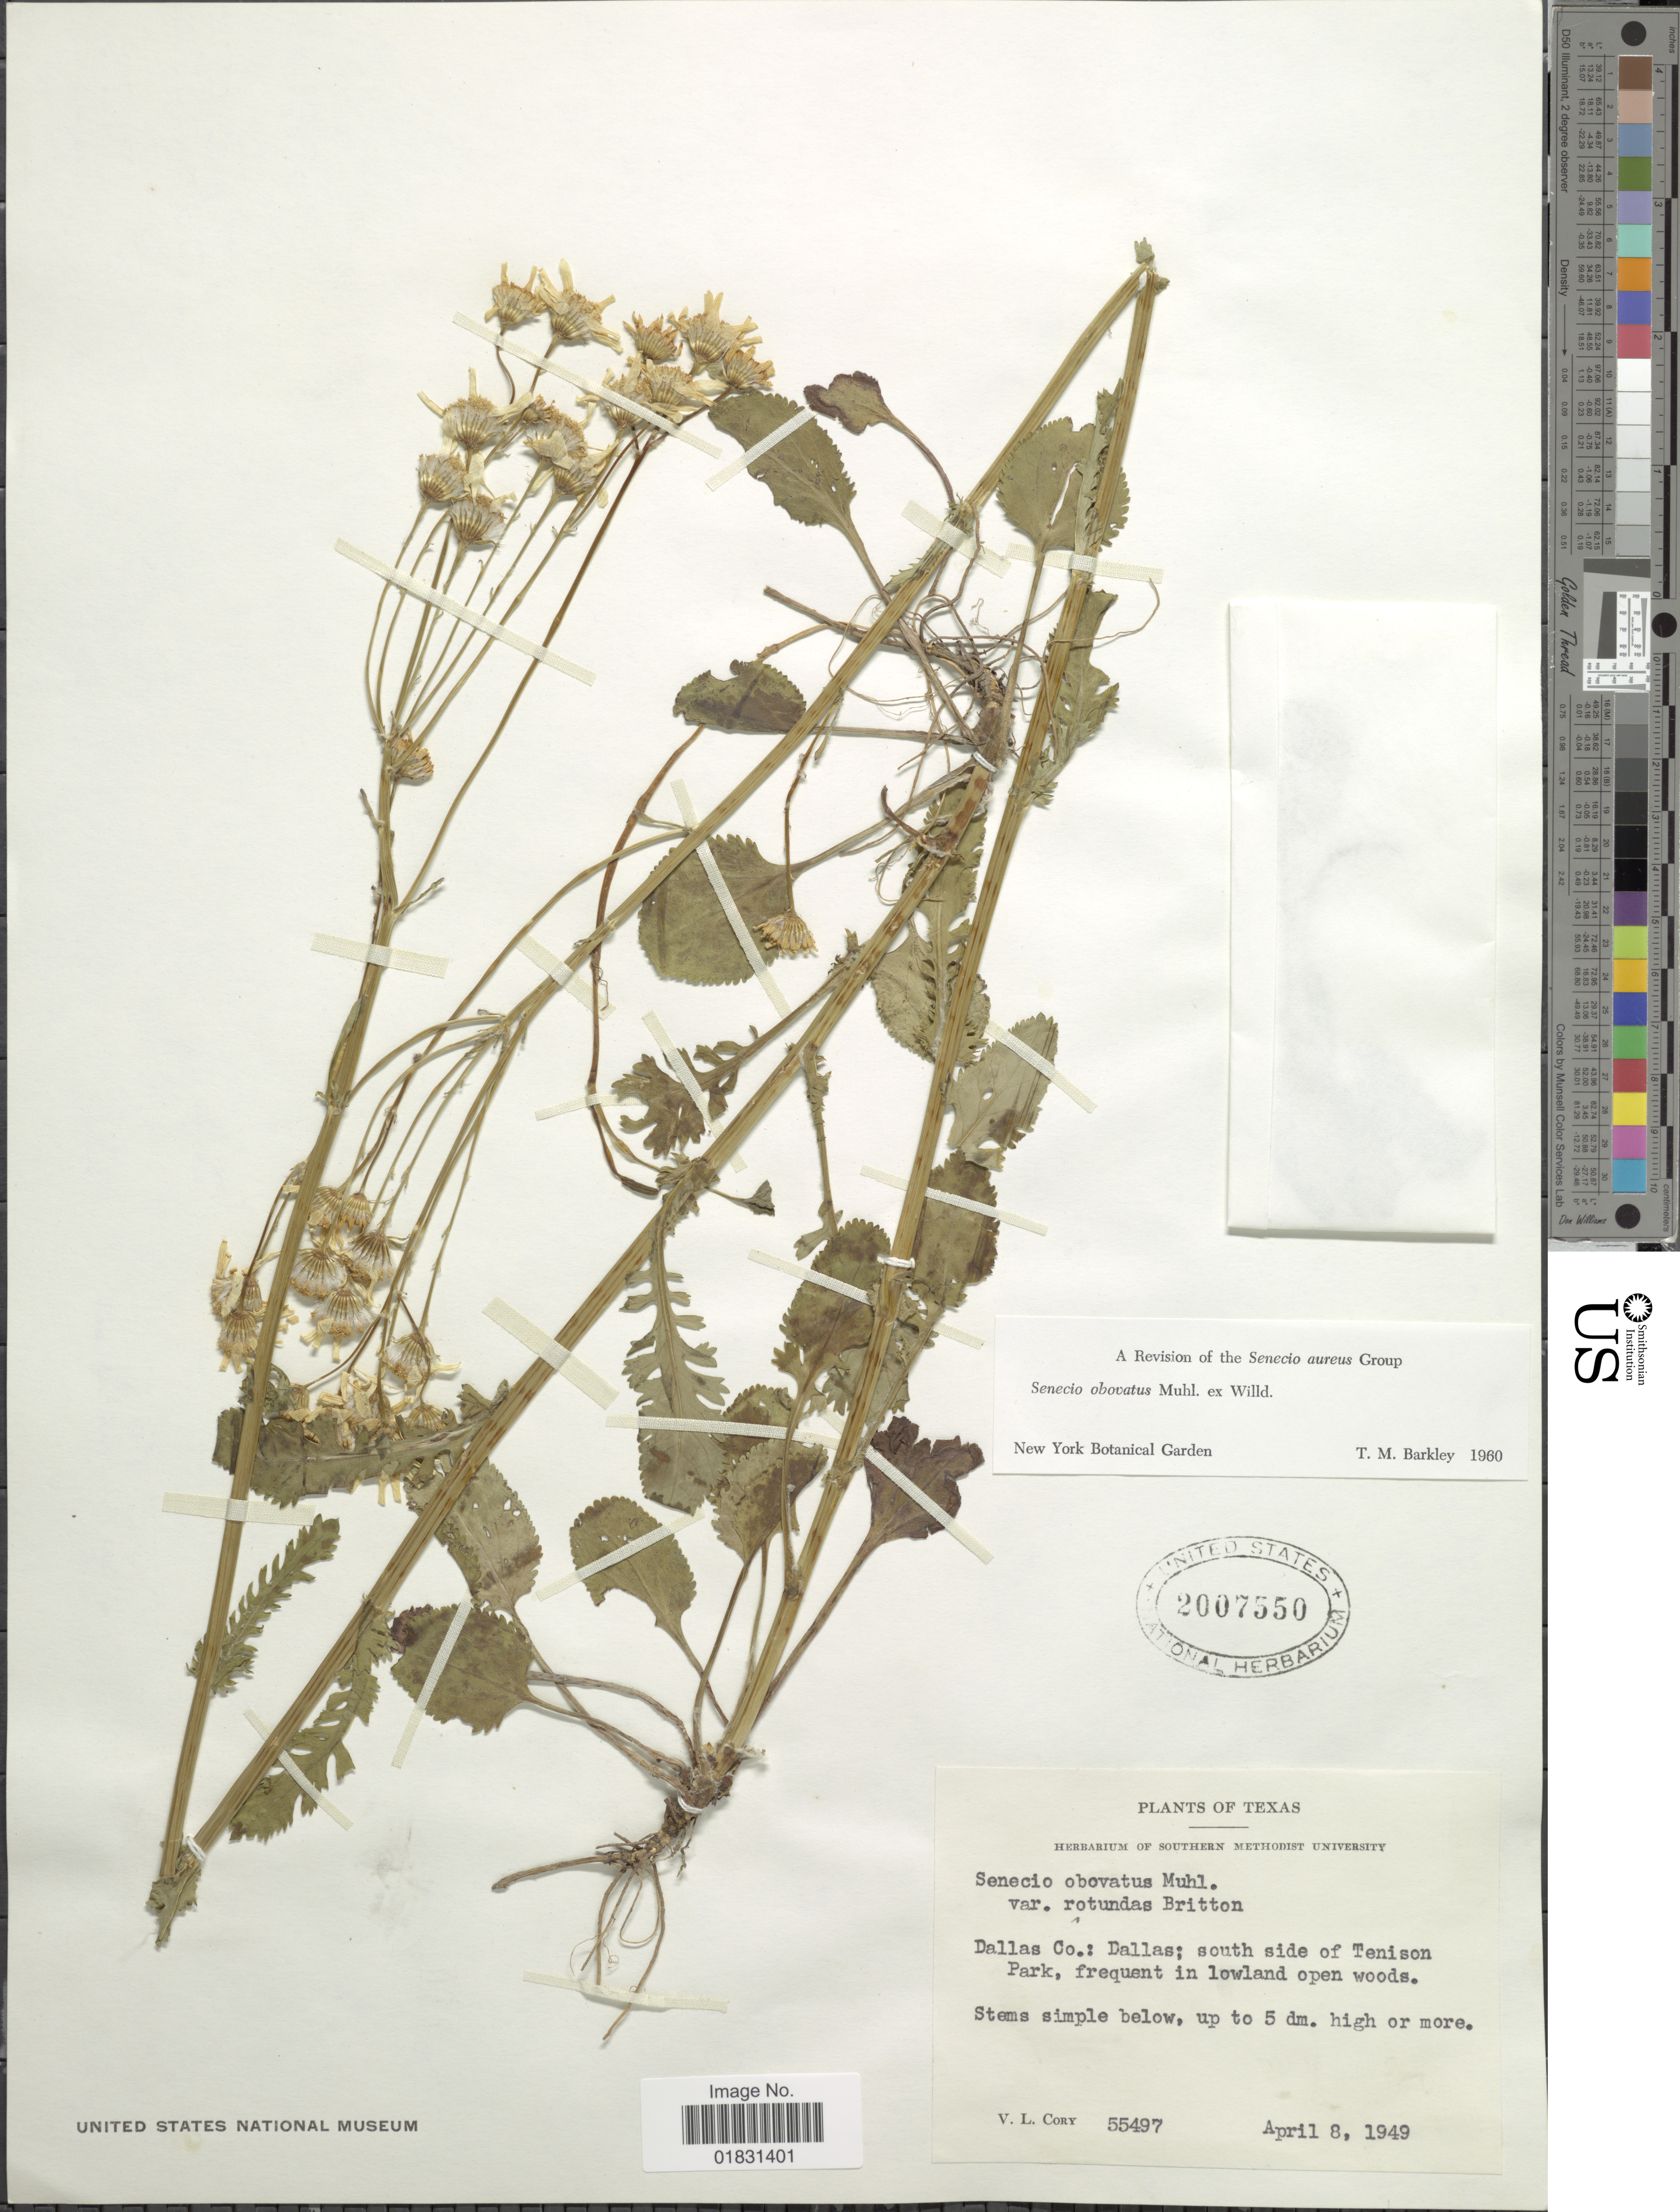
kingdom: Plantae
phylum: Tracheophyta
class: Magnoliopsida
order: Asterales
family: Asteraceae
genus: Packera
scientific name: Packera obovata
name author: (Muhl. ex Willd.) W.A. Weber & Á. Löve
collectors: V. Cory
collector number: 55497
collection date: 1949-04-08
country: United States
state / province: Texas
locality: Dallas Co: Dallas; south side of Tenison Park, frequent in volcanic lowland open woods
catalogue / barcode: US 2007550